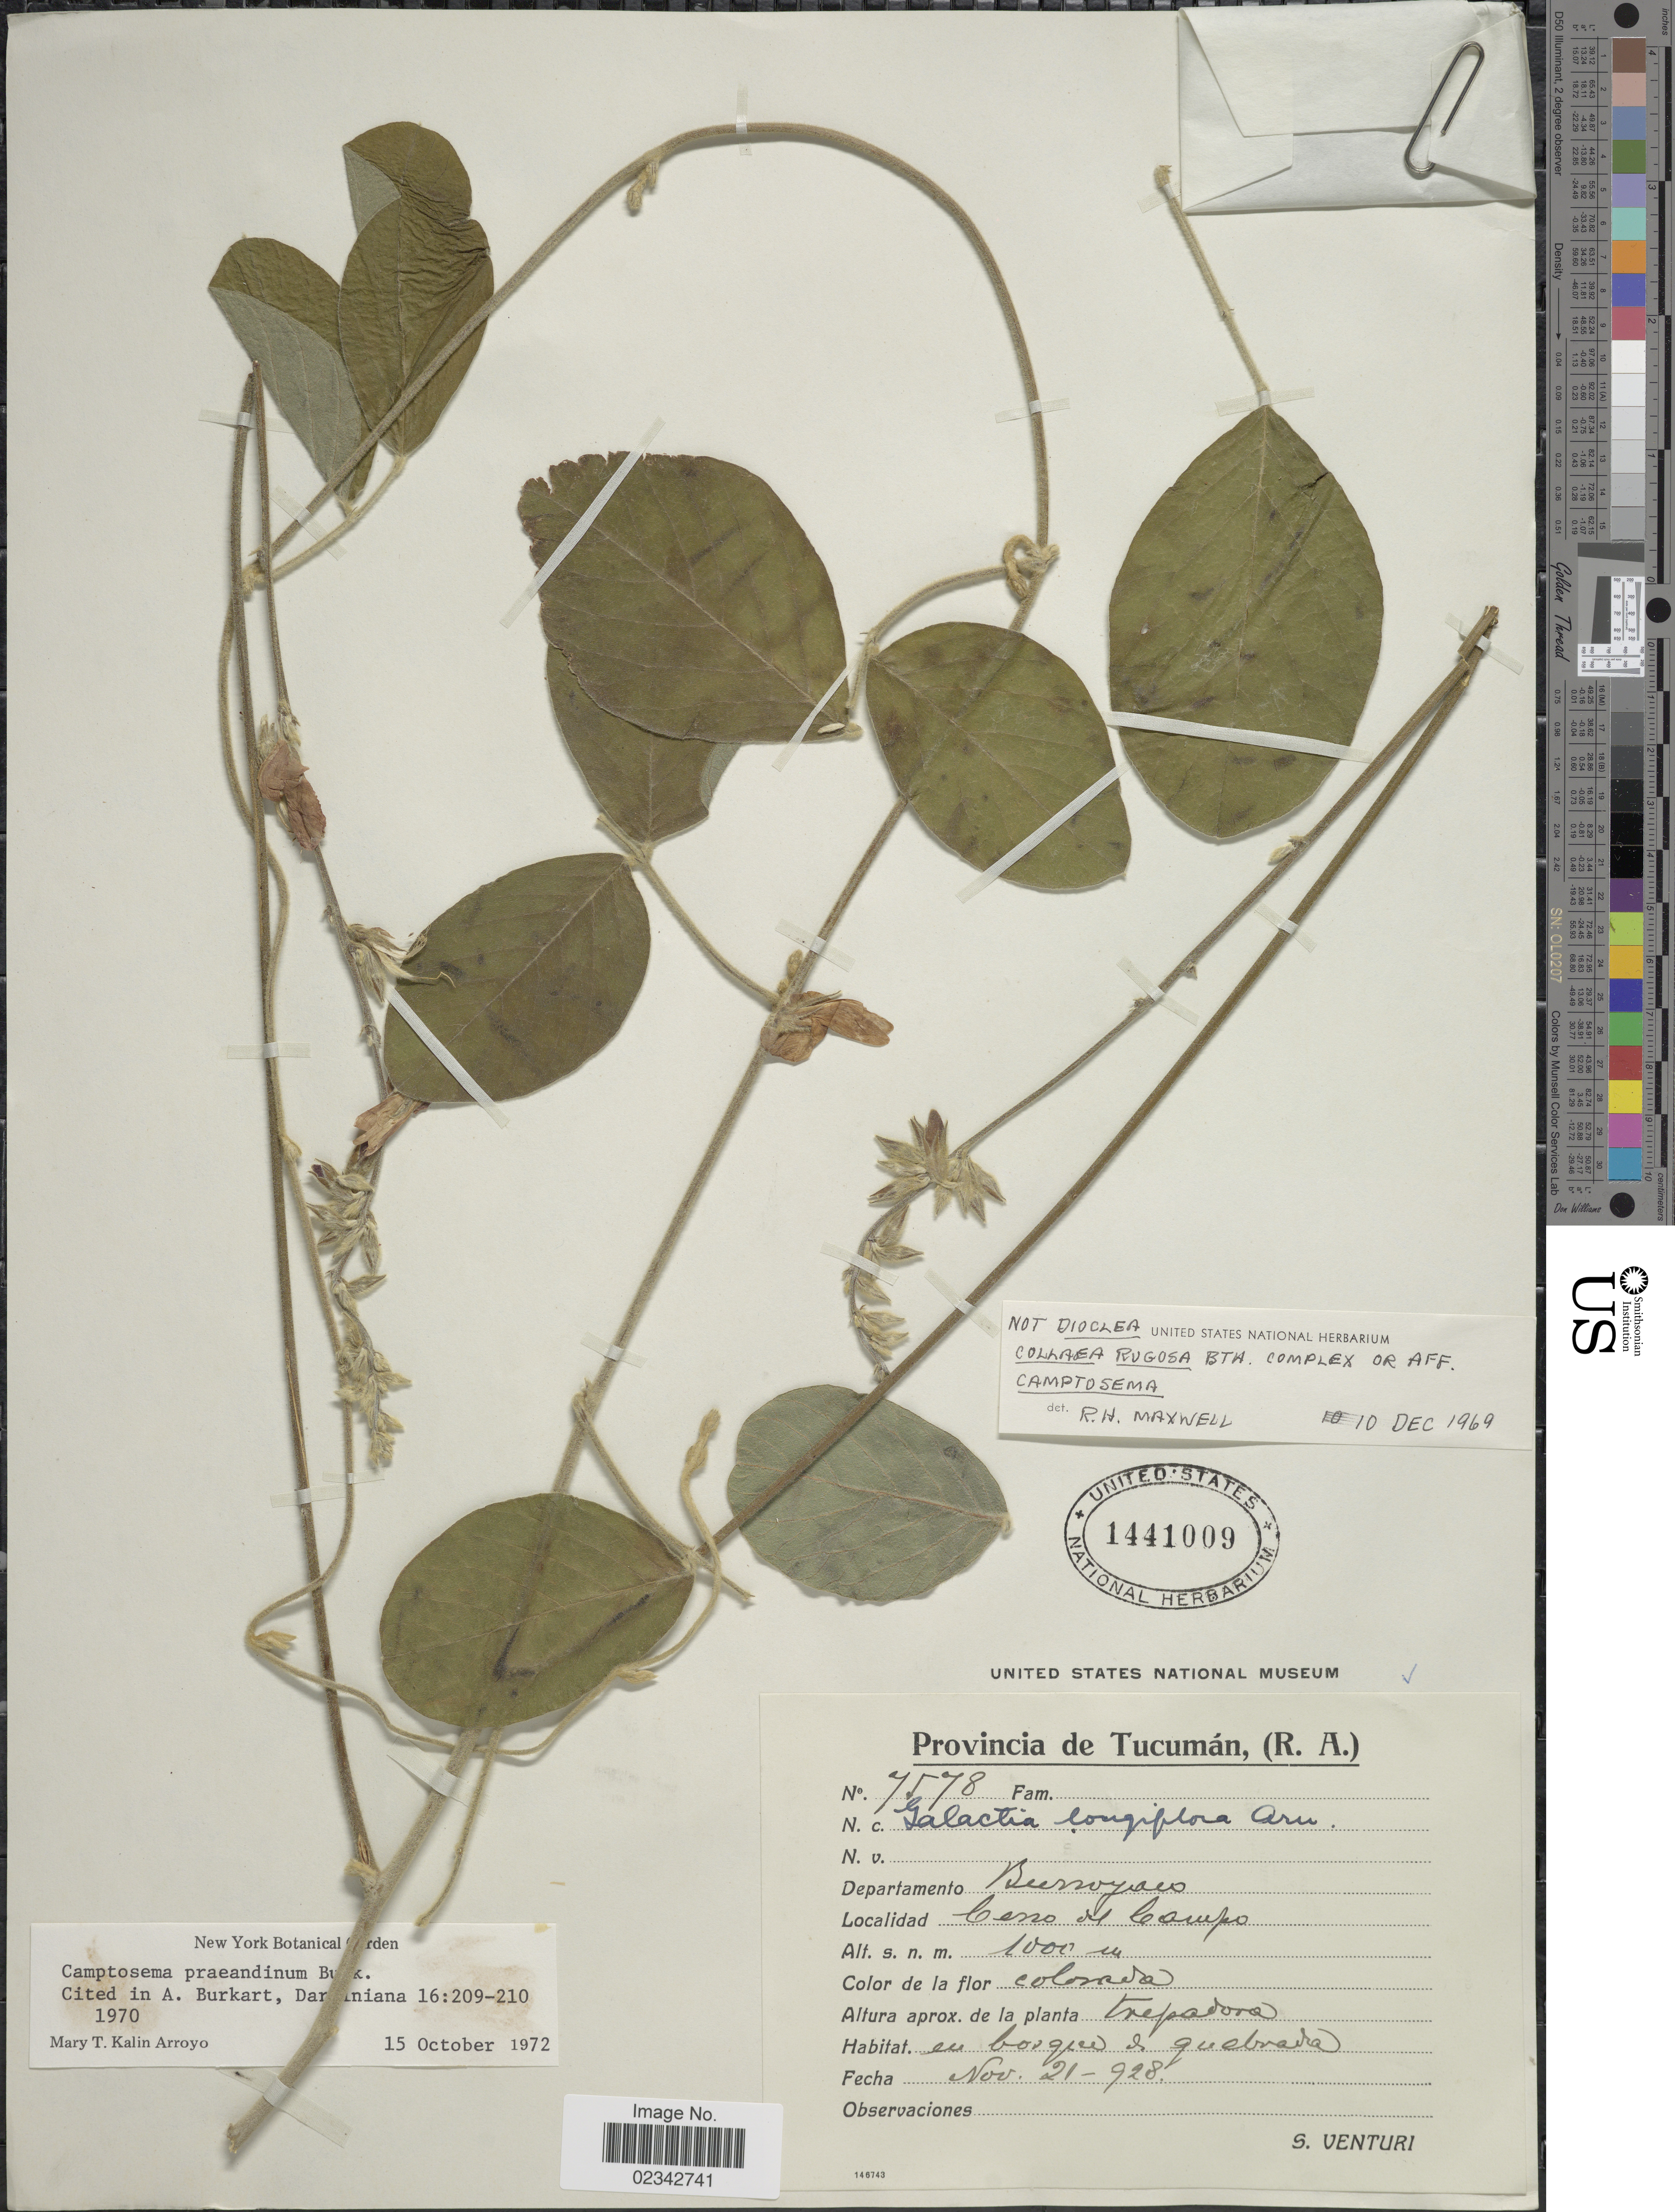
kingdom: Plantae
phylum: Tracheophyta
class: Magnoliopsida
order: Fabales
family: Fabaceae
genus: Cerradicola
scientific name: Cerradicola praeandina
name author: (Burkart) L.P. Queiroz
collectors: S. Venturi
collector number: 7578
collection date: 1928-11-21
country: Argentina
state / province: Tucuman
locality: Departamento Burruyacu, Cerro del Campo.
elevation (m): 1000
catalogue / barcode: US 1441009